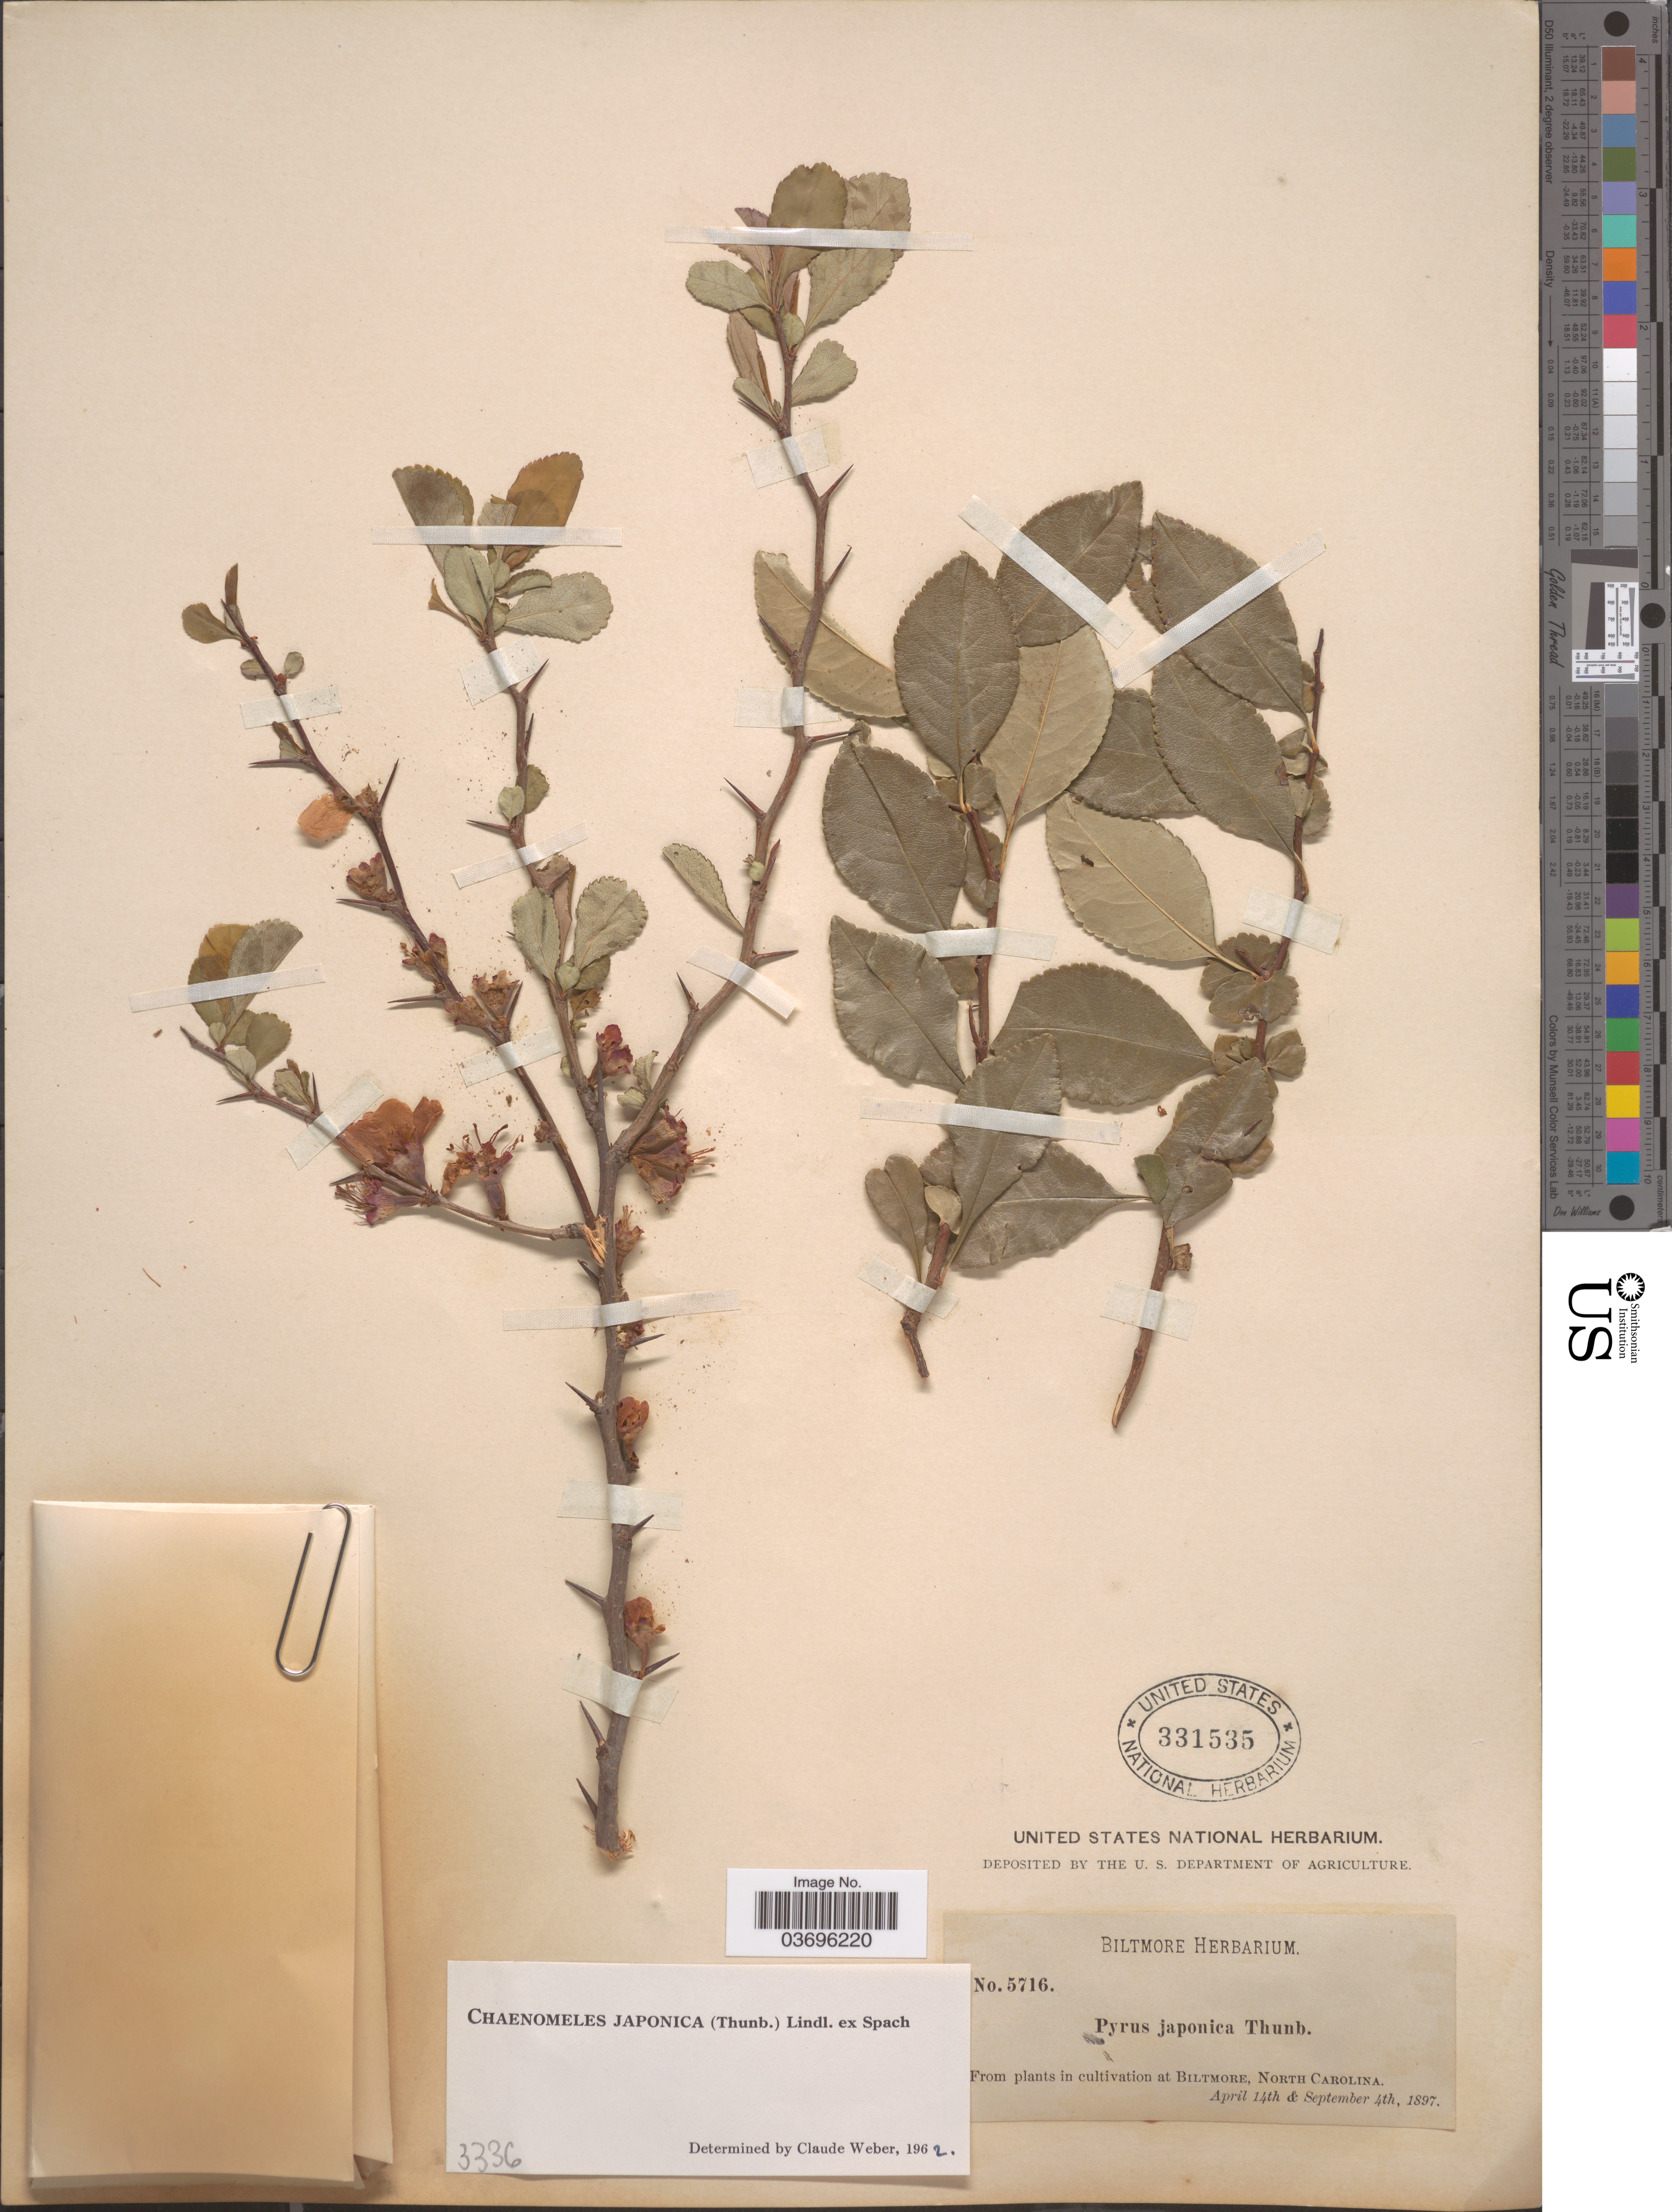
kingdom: Plantae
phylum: Tracheophyta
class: Magnoliopsida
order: Rosales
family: Rosaceae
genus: Cydonia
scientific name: Cydonia japonica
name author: (Thunb.) Pers.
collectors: ex herb. Biltmore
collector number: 5716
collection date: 1897-04-14/1897-09-04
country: United States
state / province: North Carolina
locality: Biltmore.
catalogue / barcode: US 331535